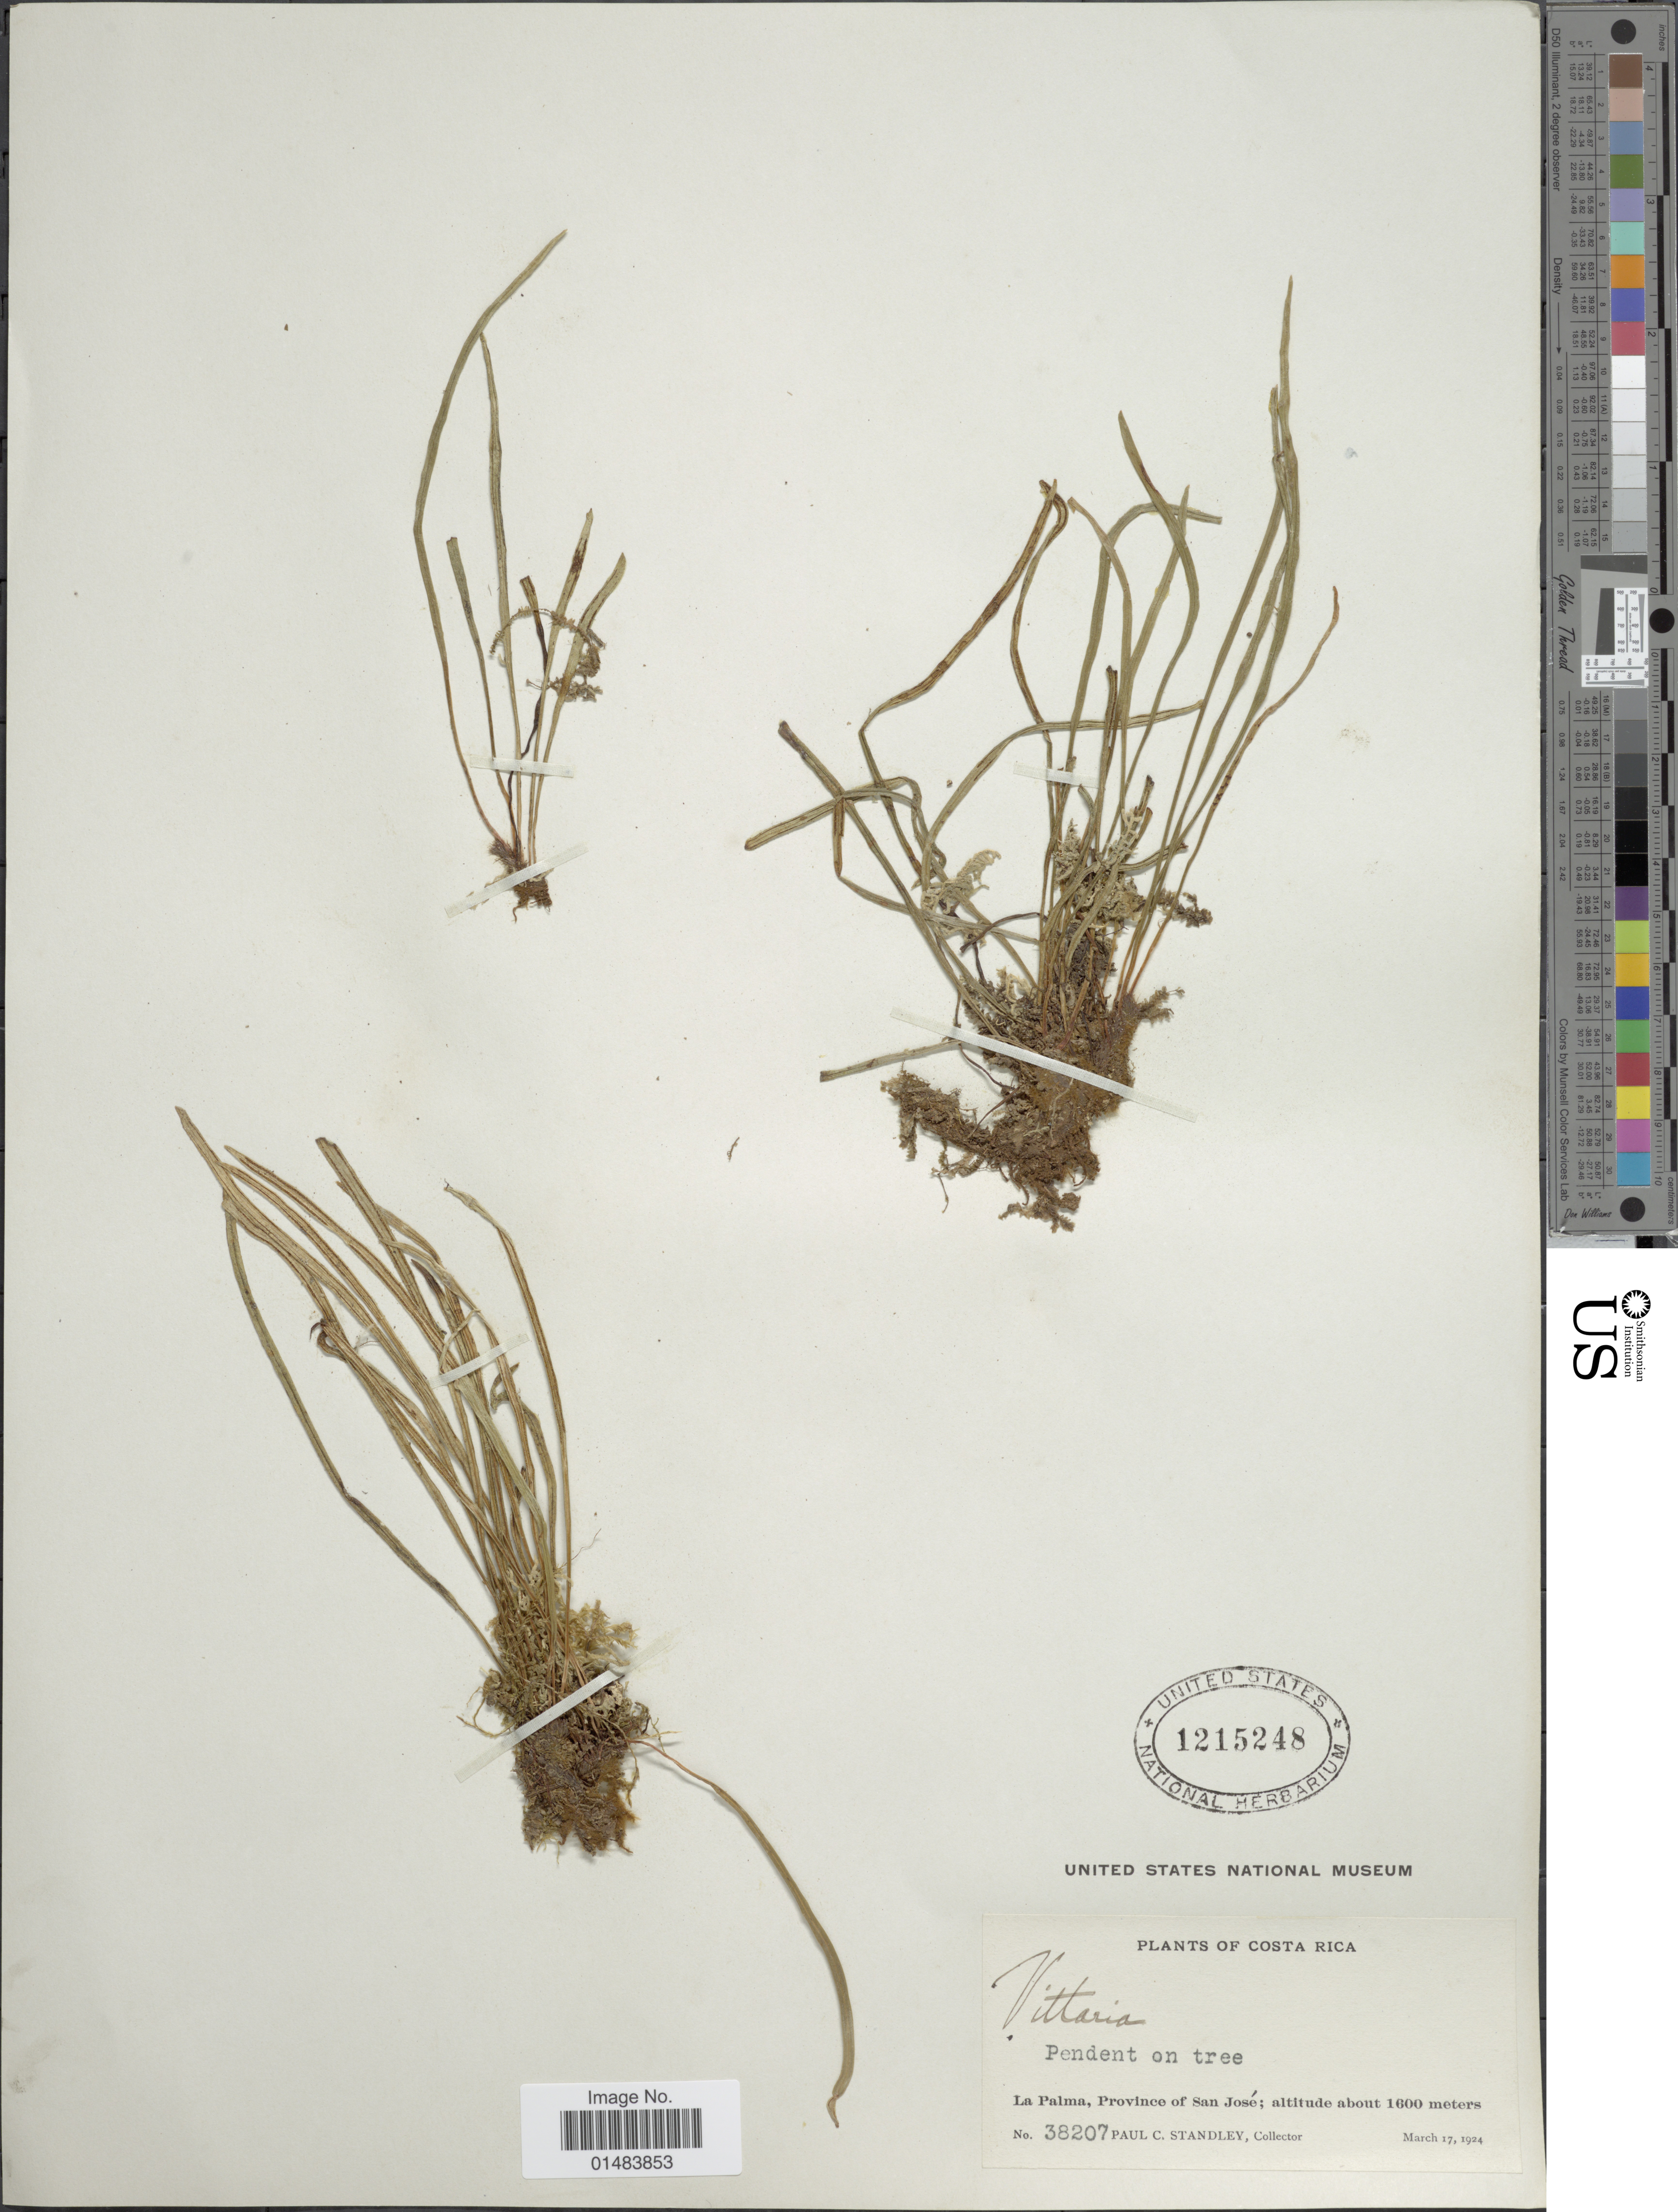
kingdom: Plantae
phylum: Tracheophyta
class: Polypodiopsida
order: Polypodiales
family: Pteridaceae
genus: Vittaria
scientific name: Vittaria sp.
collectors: P. C. Standley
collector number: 38207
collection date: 1924-03-17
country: Costa Rica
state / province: San José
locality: Plants of Costa Rica, La Palma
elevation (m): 1600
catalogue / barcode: US 1215248